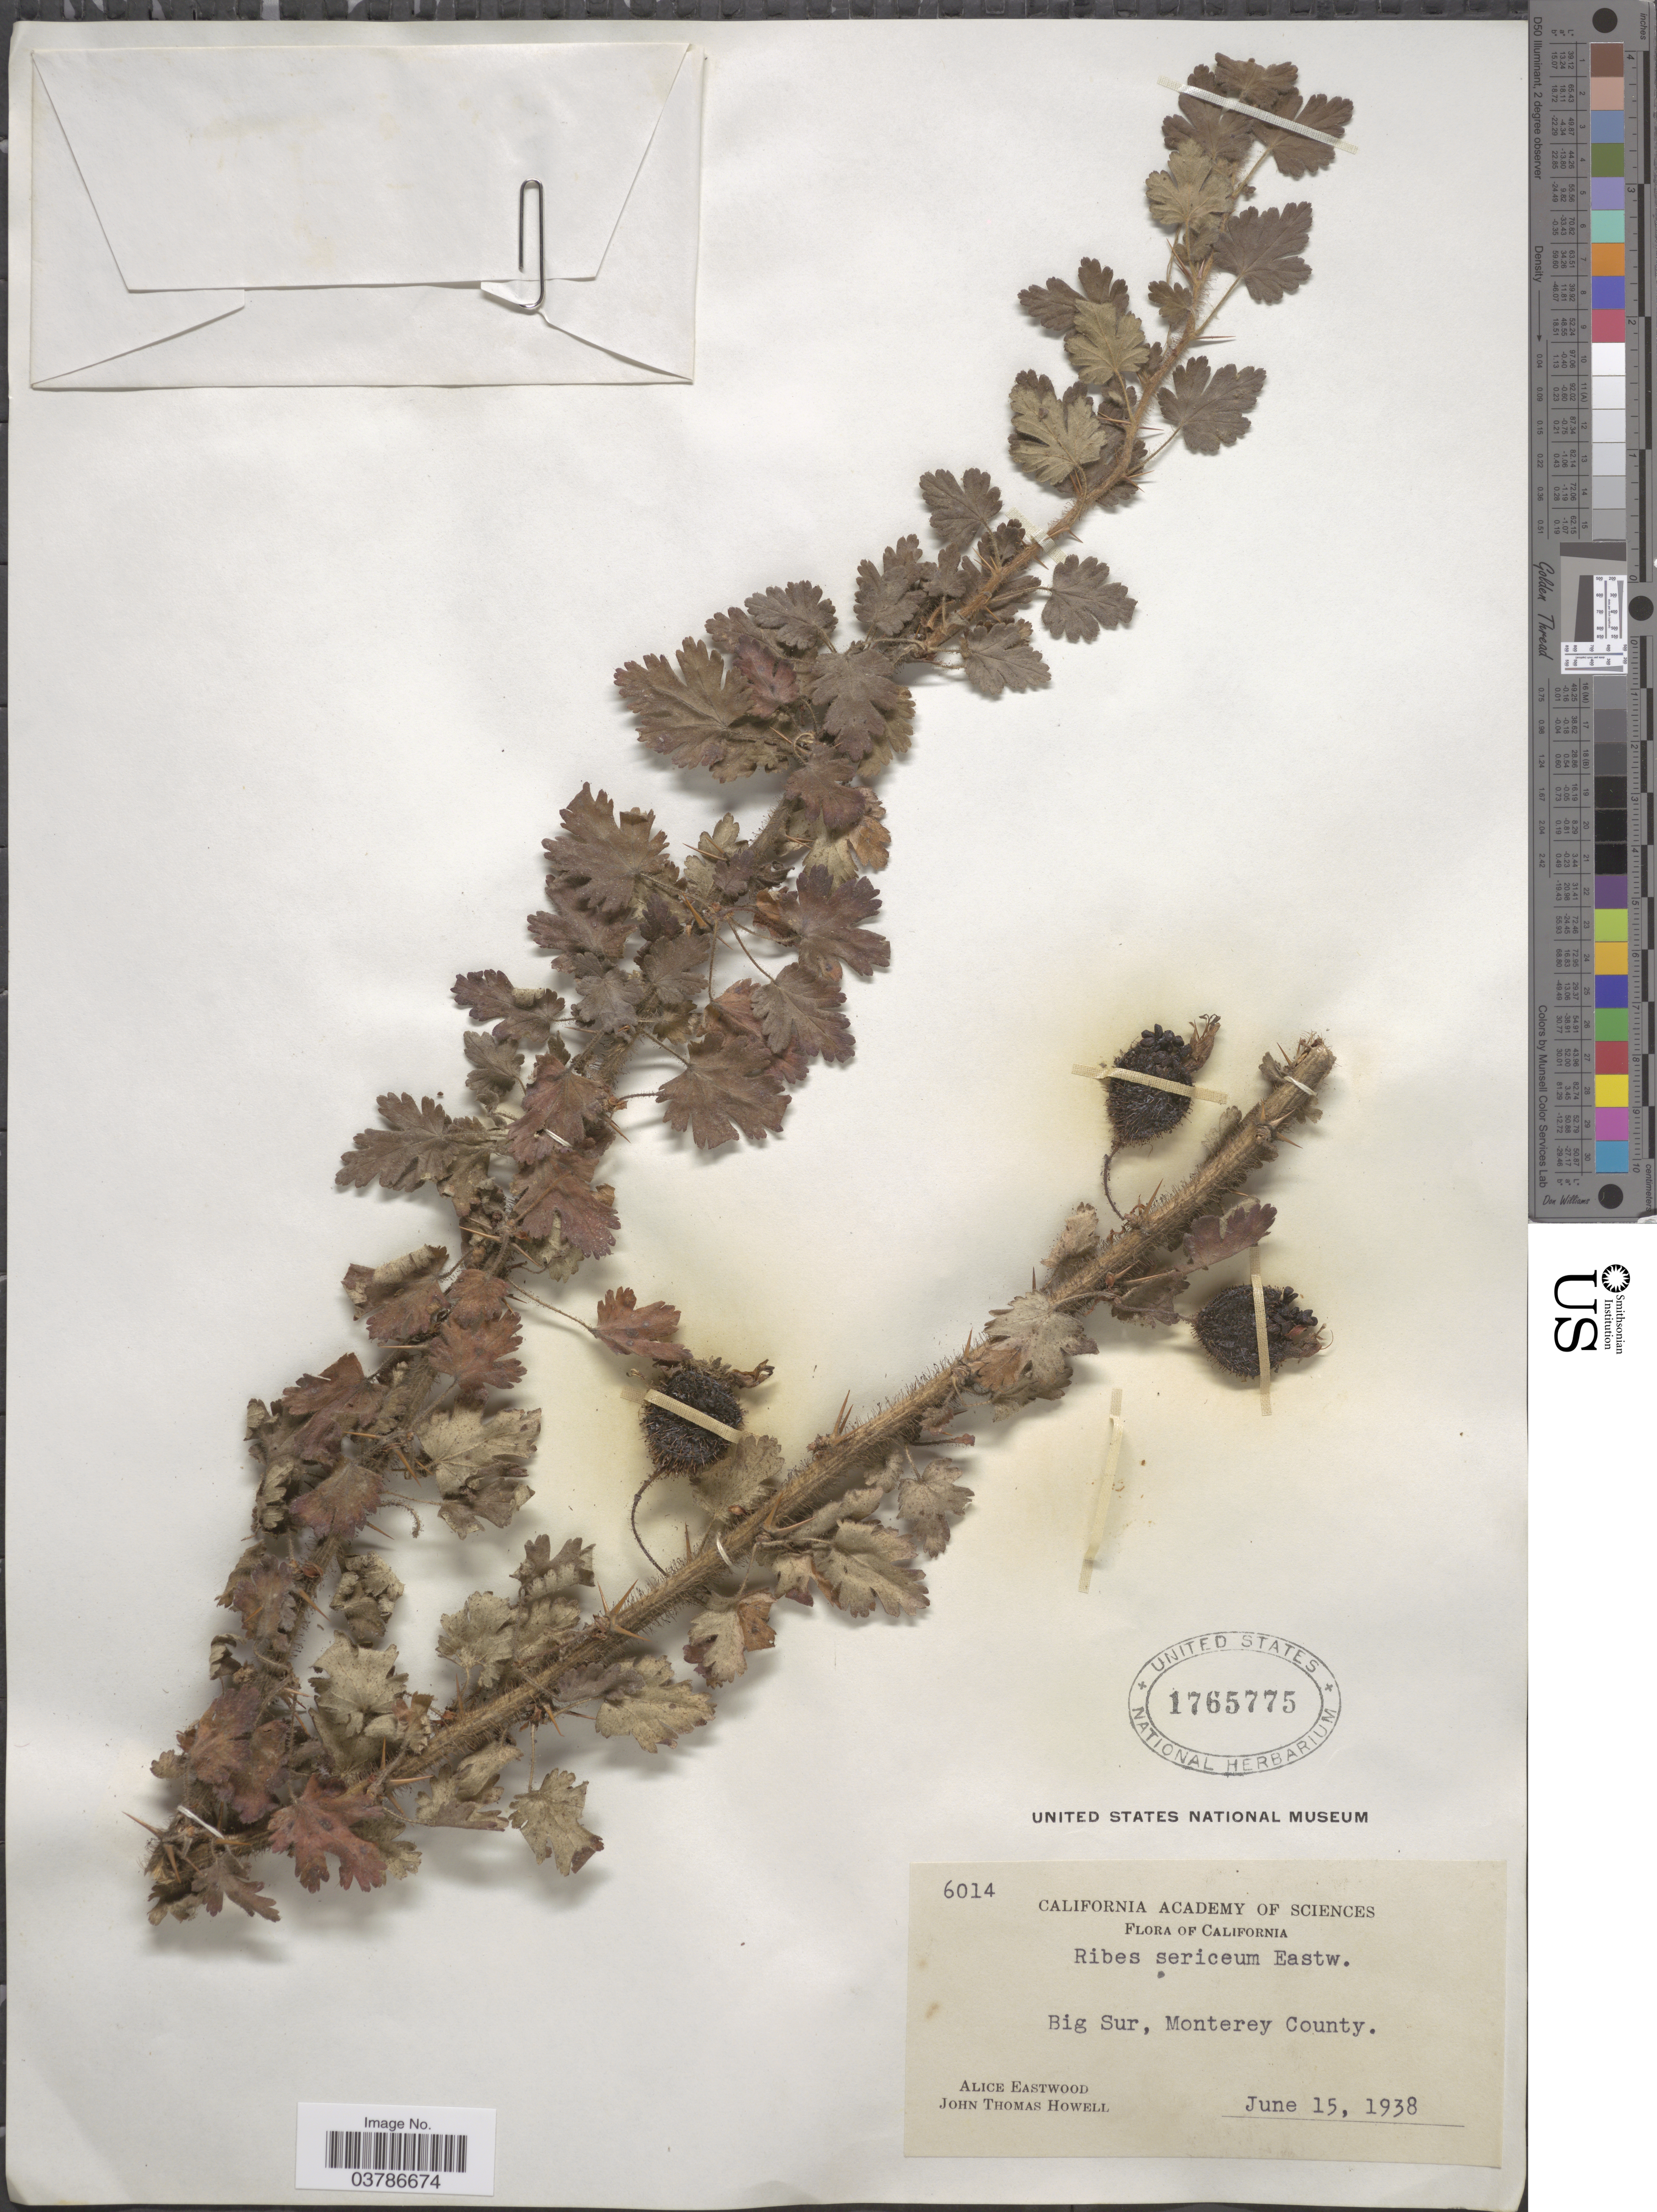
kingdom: Plantae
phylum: Tracheophyta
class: Magnoliopsida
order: Saxifragales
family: Grossulariaceae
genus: Ribes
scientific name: Ribes sericeum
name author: Eastw.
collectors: A. Eastwood & J. T. Howell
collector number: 6014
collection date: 1938-06-15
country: United States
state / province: California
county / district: Monterey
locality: Big Sur, Monterey County.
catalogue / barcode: US 1765775